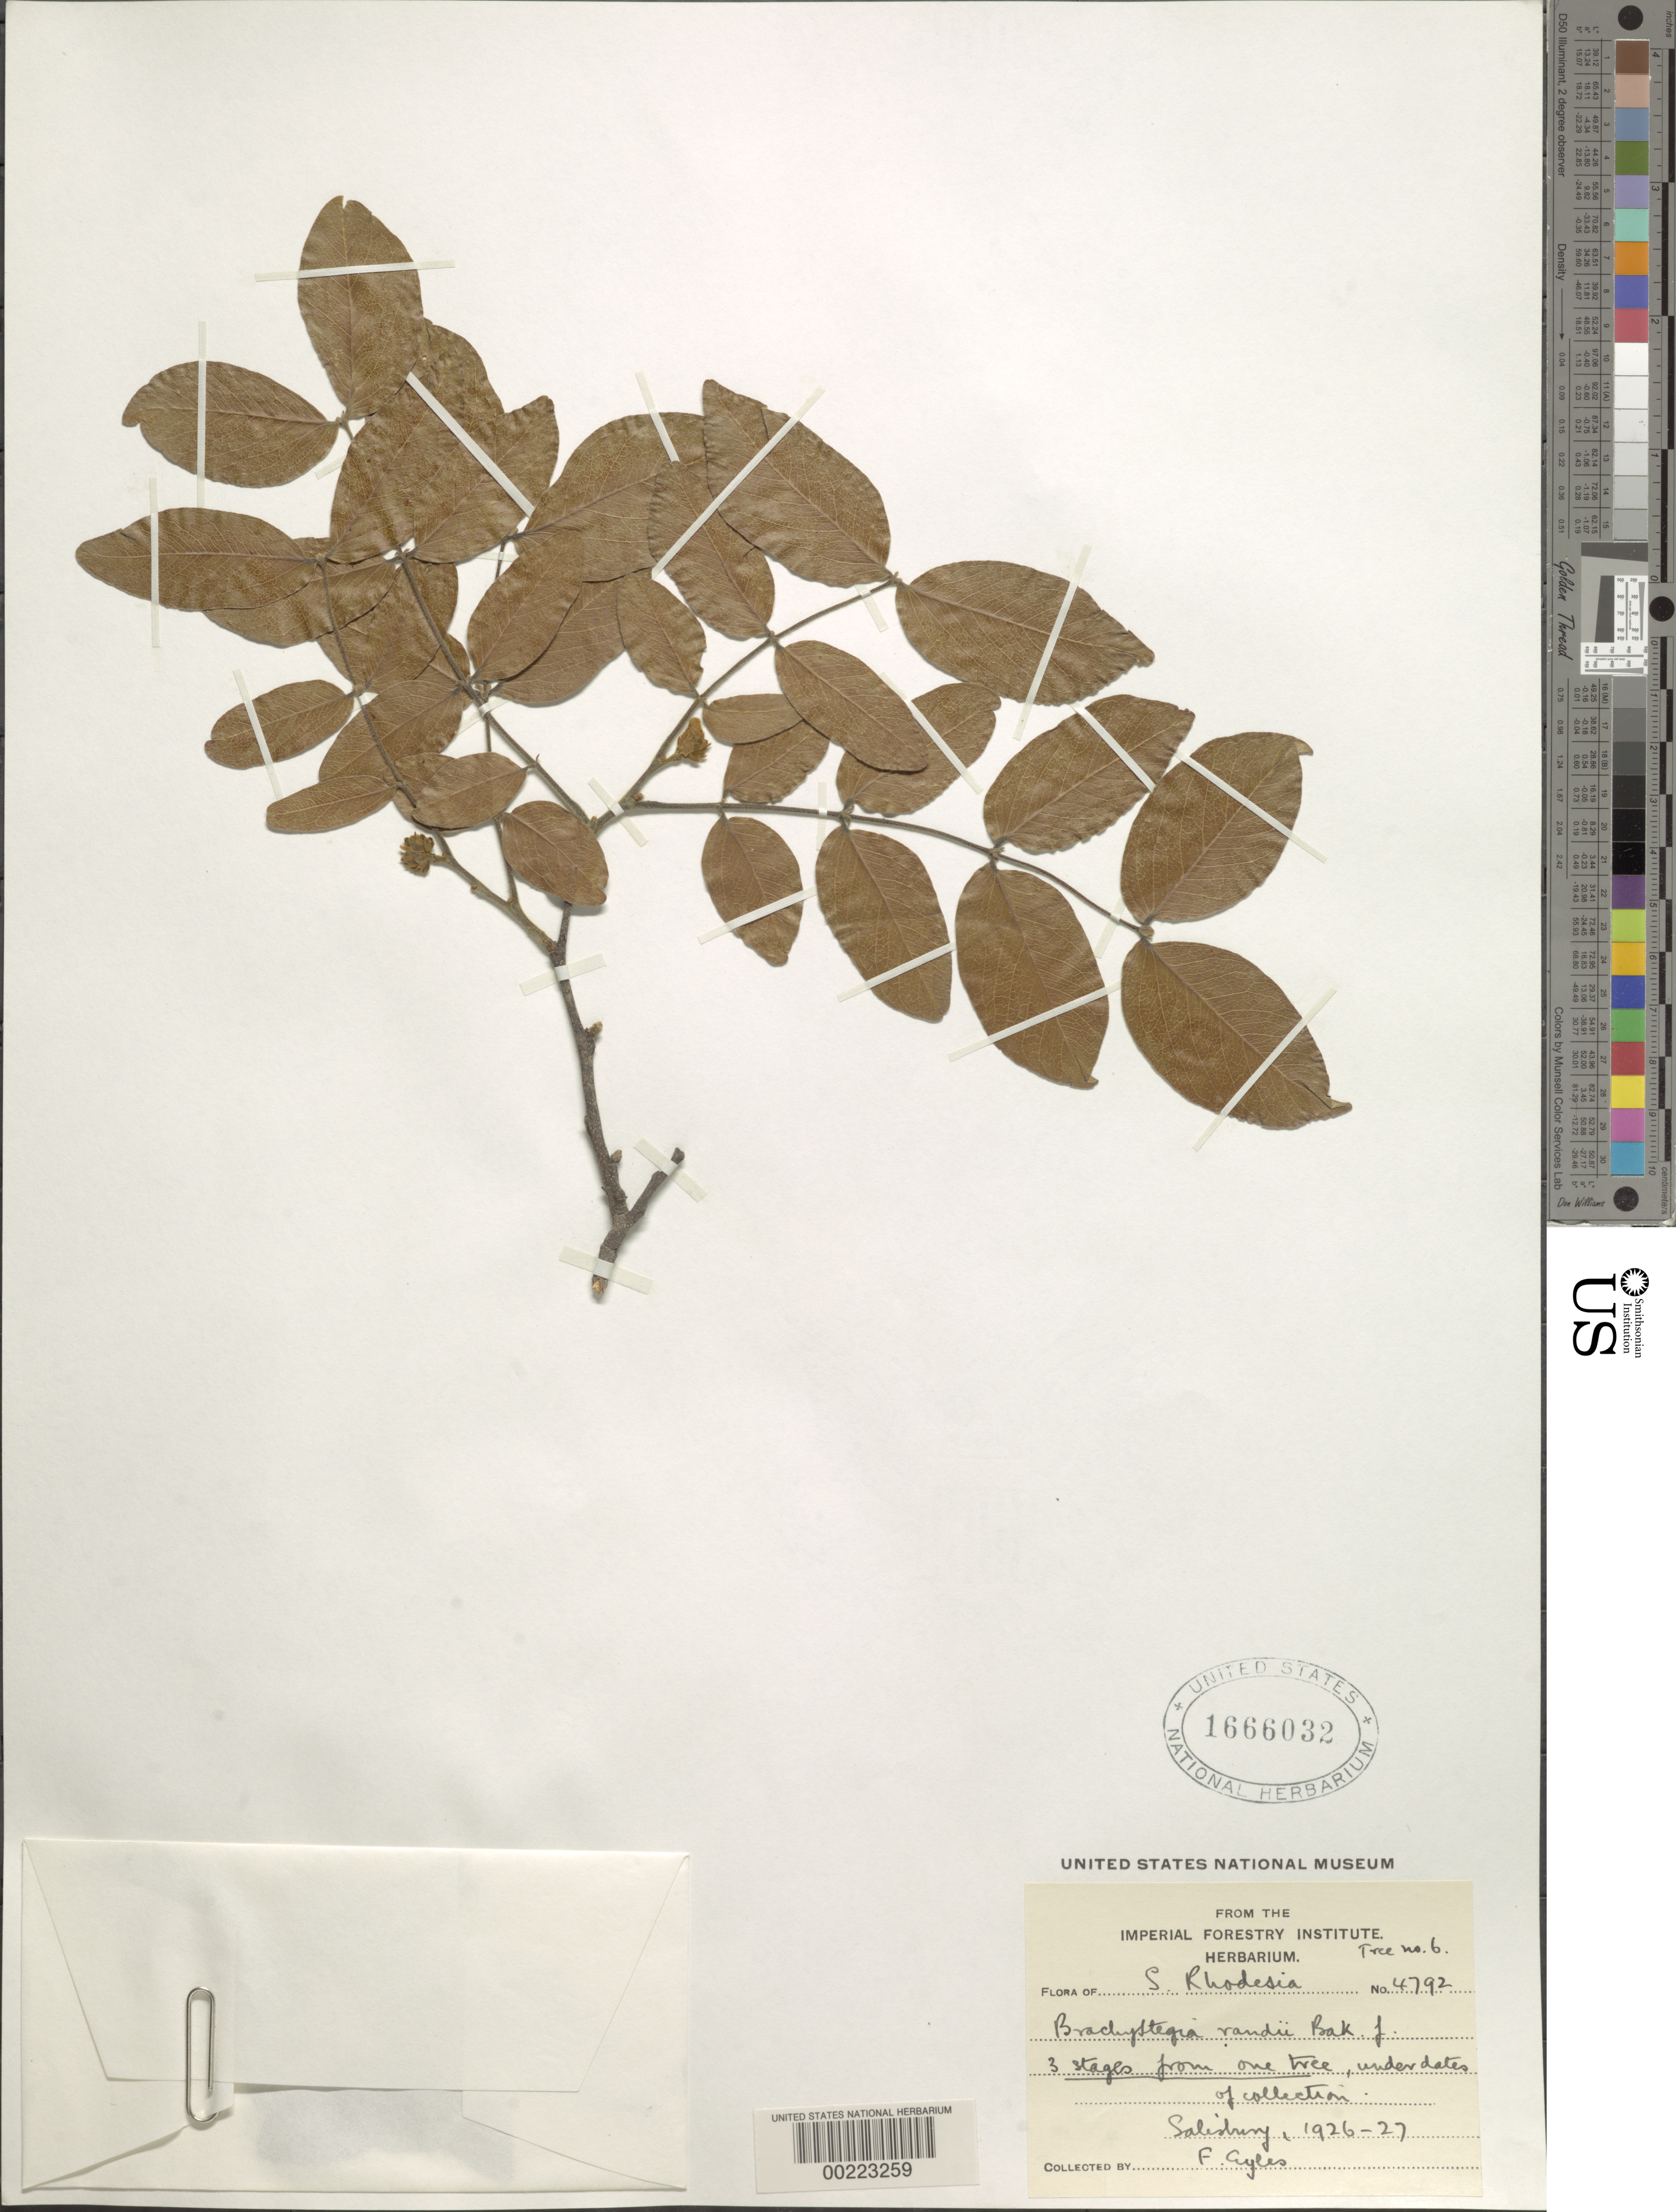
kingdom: Plantae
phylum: Tracheophyta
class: Magnoliopsida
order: Fabales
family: Fabaceae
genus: Brachystegia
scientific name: Brachystegia randii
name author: Baker f.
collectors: F. Eyles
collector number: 4792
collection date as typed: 1926 to -- -- 1927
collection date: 1926/1927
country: Zambia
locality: Salisbury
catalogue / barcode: US 1666032